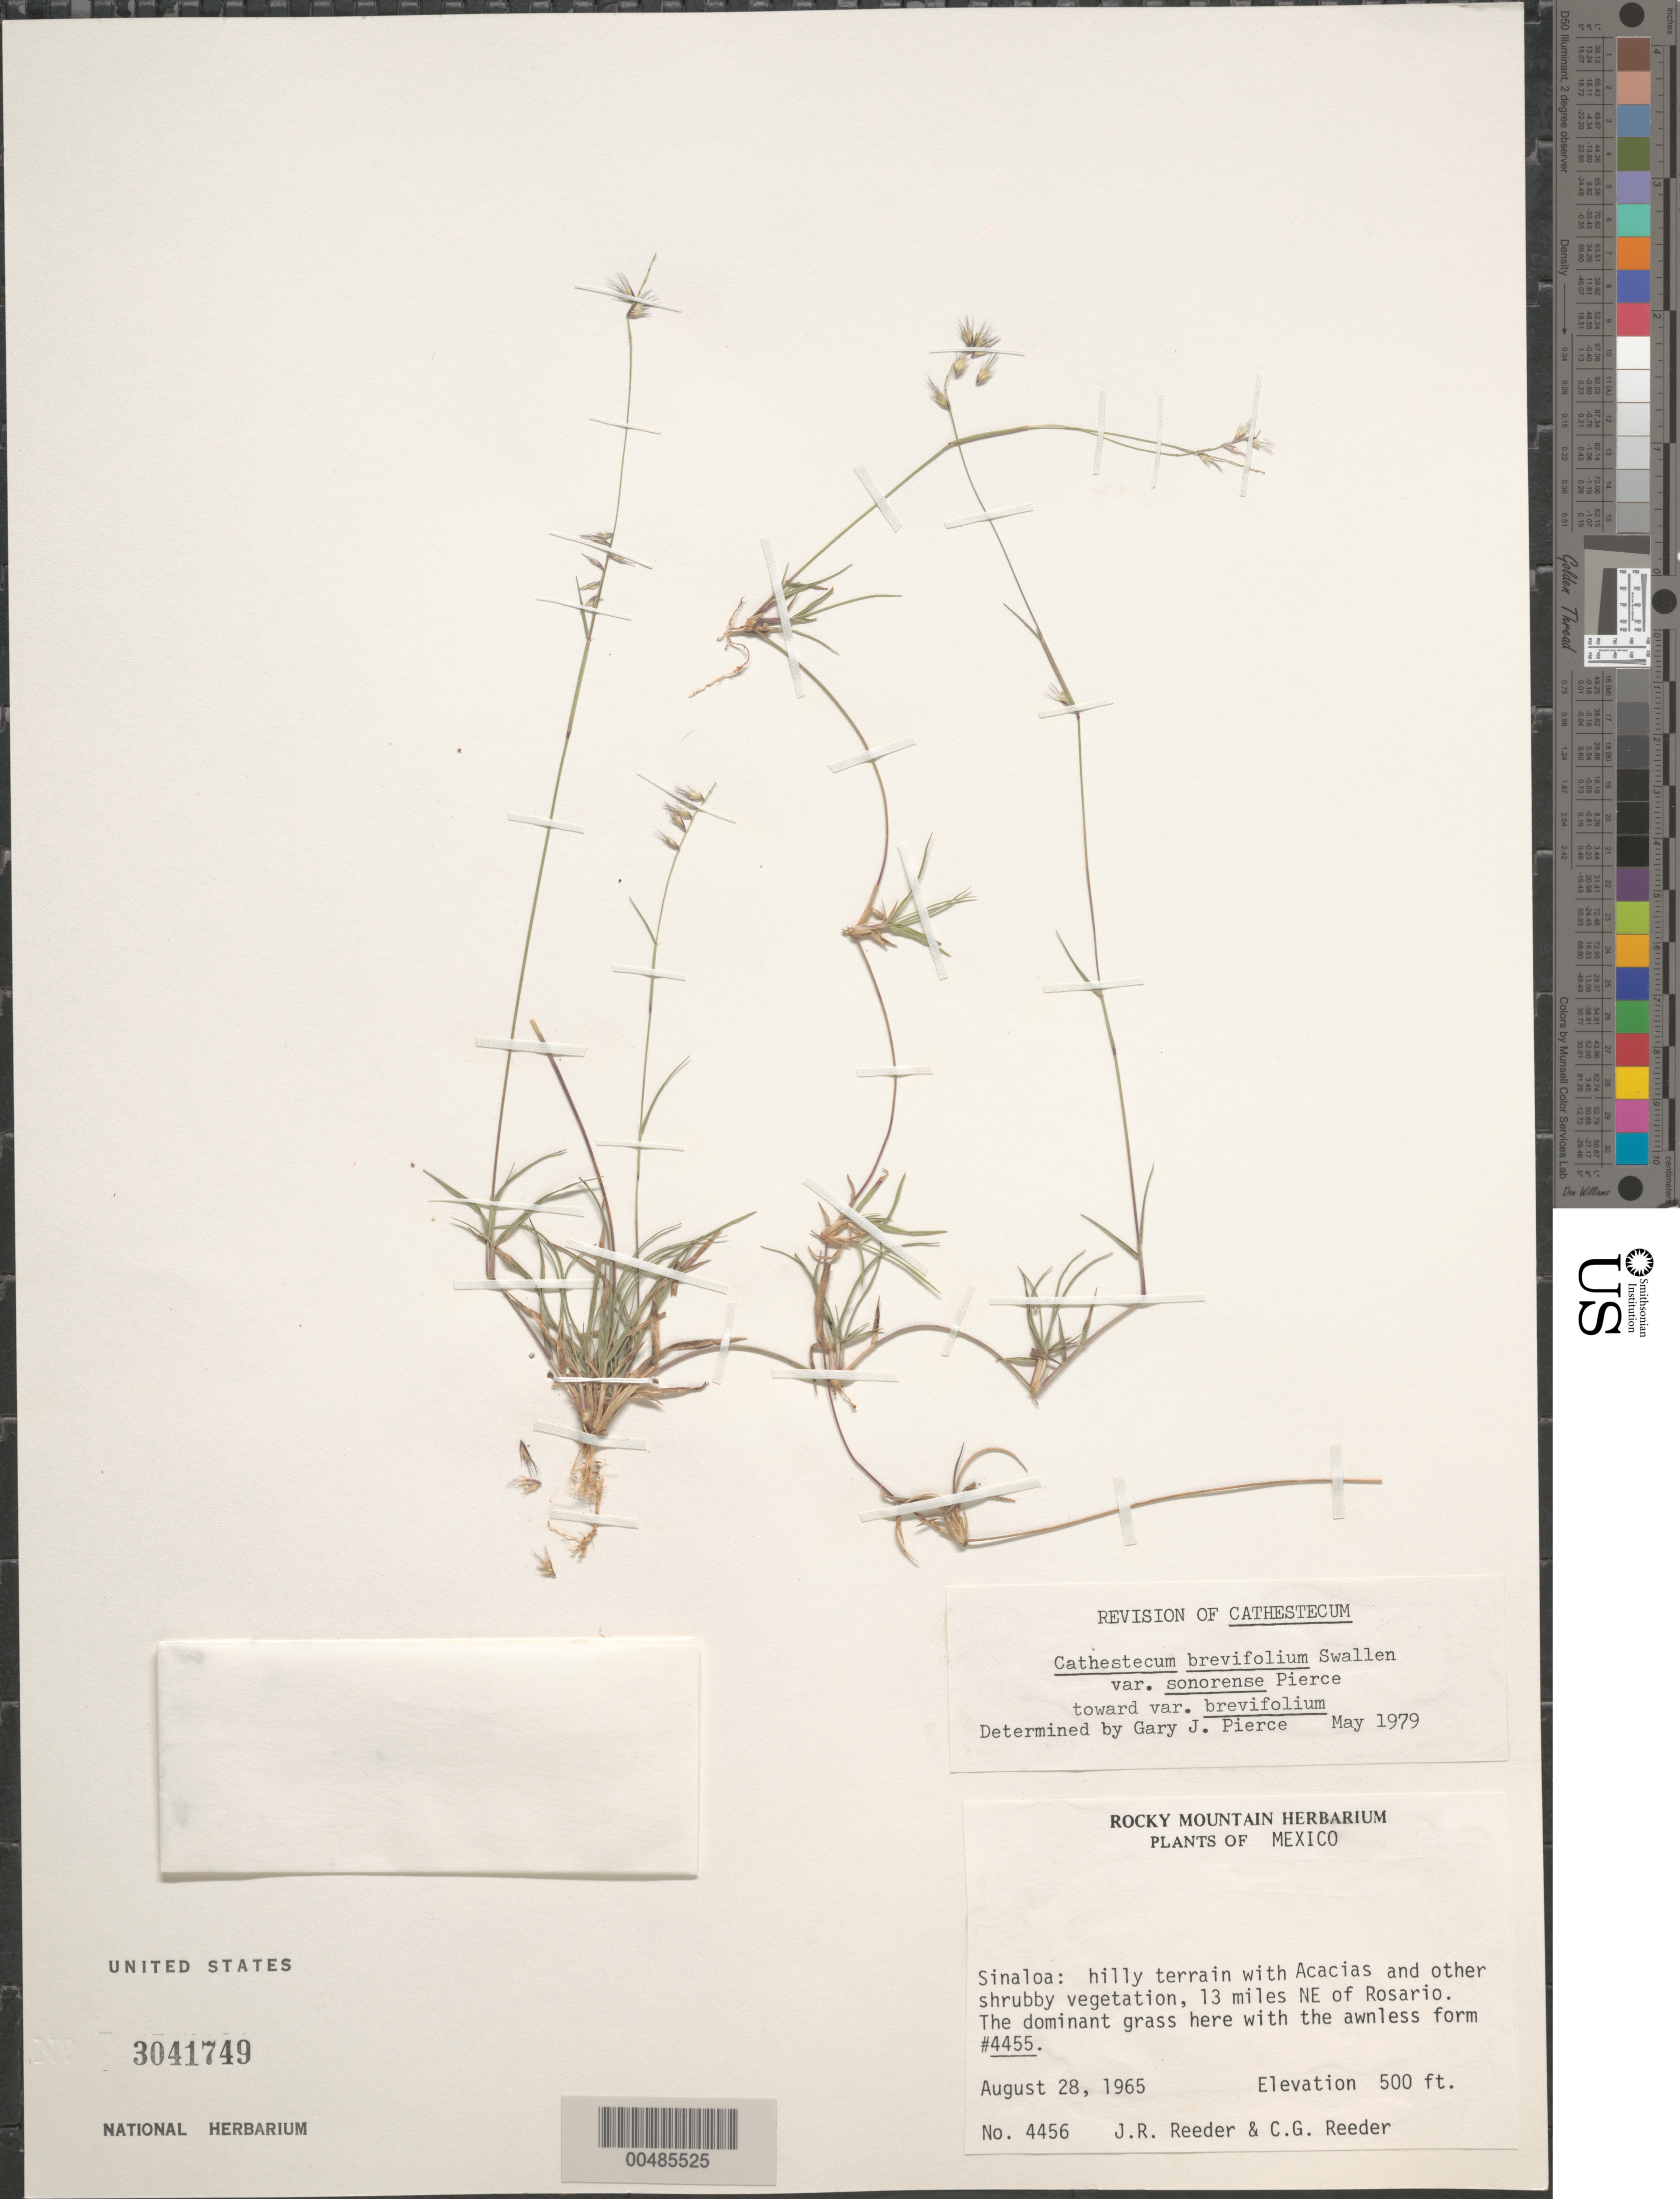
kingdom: Plantae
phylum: Tracheophyta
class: Liliopsida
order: Poales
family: Poaceae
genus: Cathestecum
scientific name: Cathestecum brevifolium var. sonorense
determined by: Pierce, G. J.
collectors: J. R. Reeder & C. G. Reeder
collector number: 4456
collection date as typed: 28 Aug 1965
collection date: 1965-08-28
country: Mexico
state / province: Sinaloa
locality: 13 mi NE of Rosario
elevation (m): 152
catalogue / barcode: US 3041749